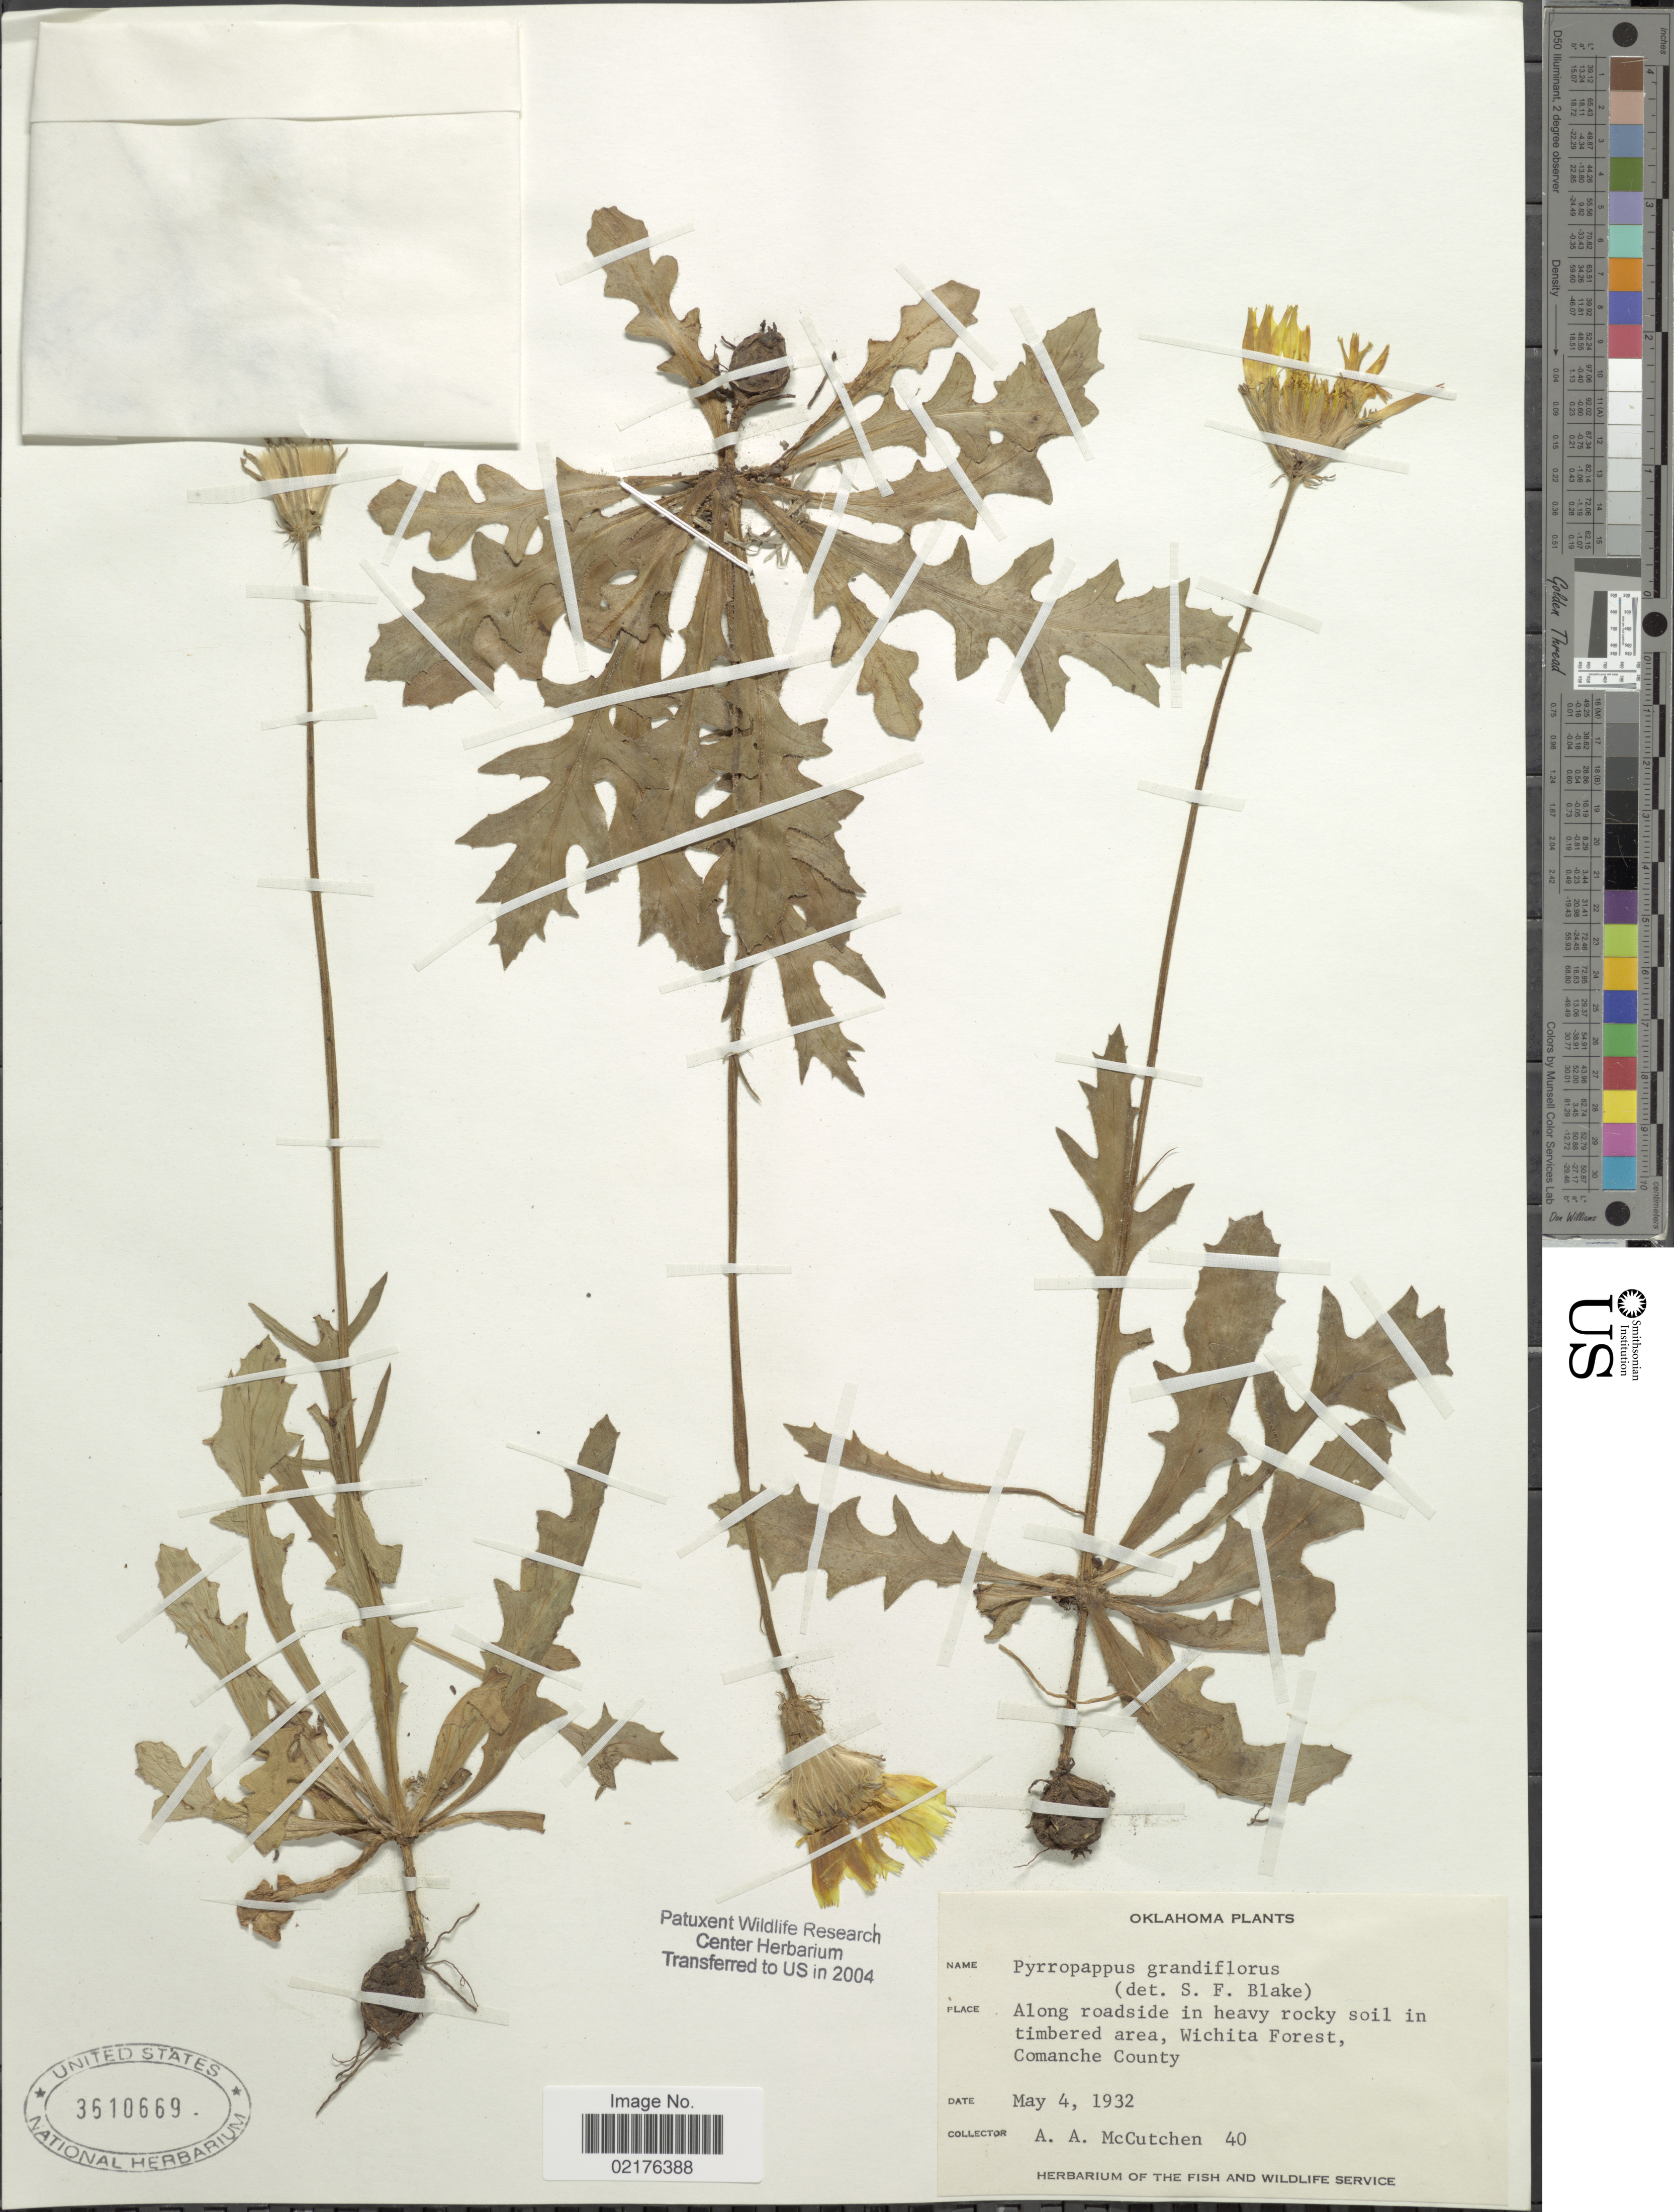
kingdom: Plantae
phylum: Tracheophyta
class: Magnoliopsida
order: Asterales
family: Asteraceae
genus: Pyrrhopappus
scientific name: Pyrrhopappus grandiflorus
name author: (Nutt.) Nutt.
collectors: A. McCutchen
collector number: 40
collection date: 1932-05-04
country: United States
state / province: Oklahoma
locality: Along roadside in heavy rocks soil in timbered area, Wichita Forest, Comanche County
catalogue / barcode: US 3610669